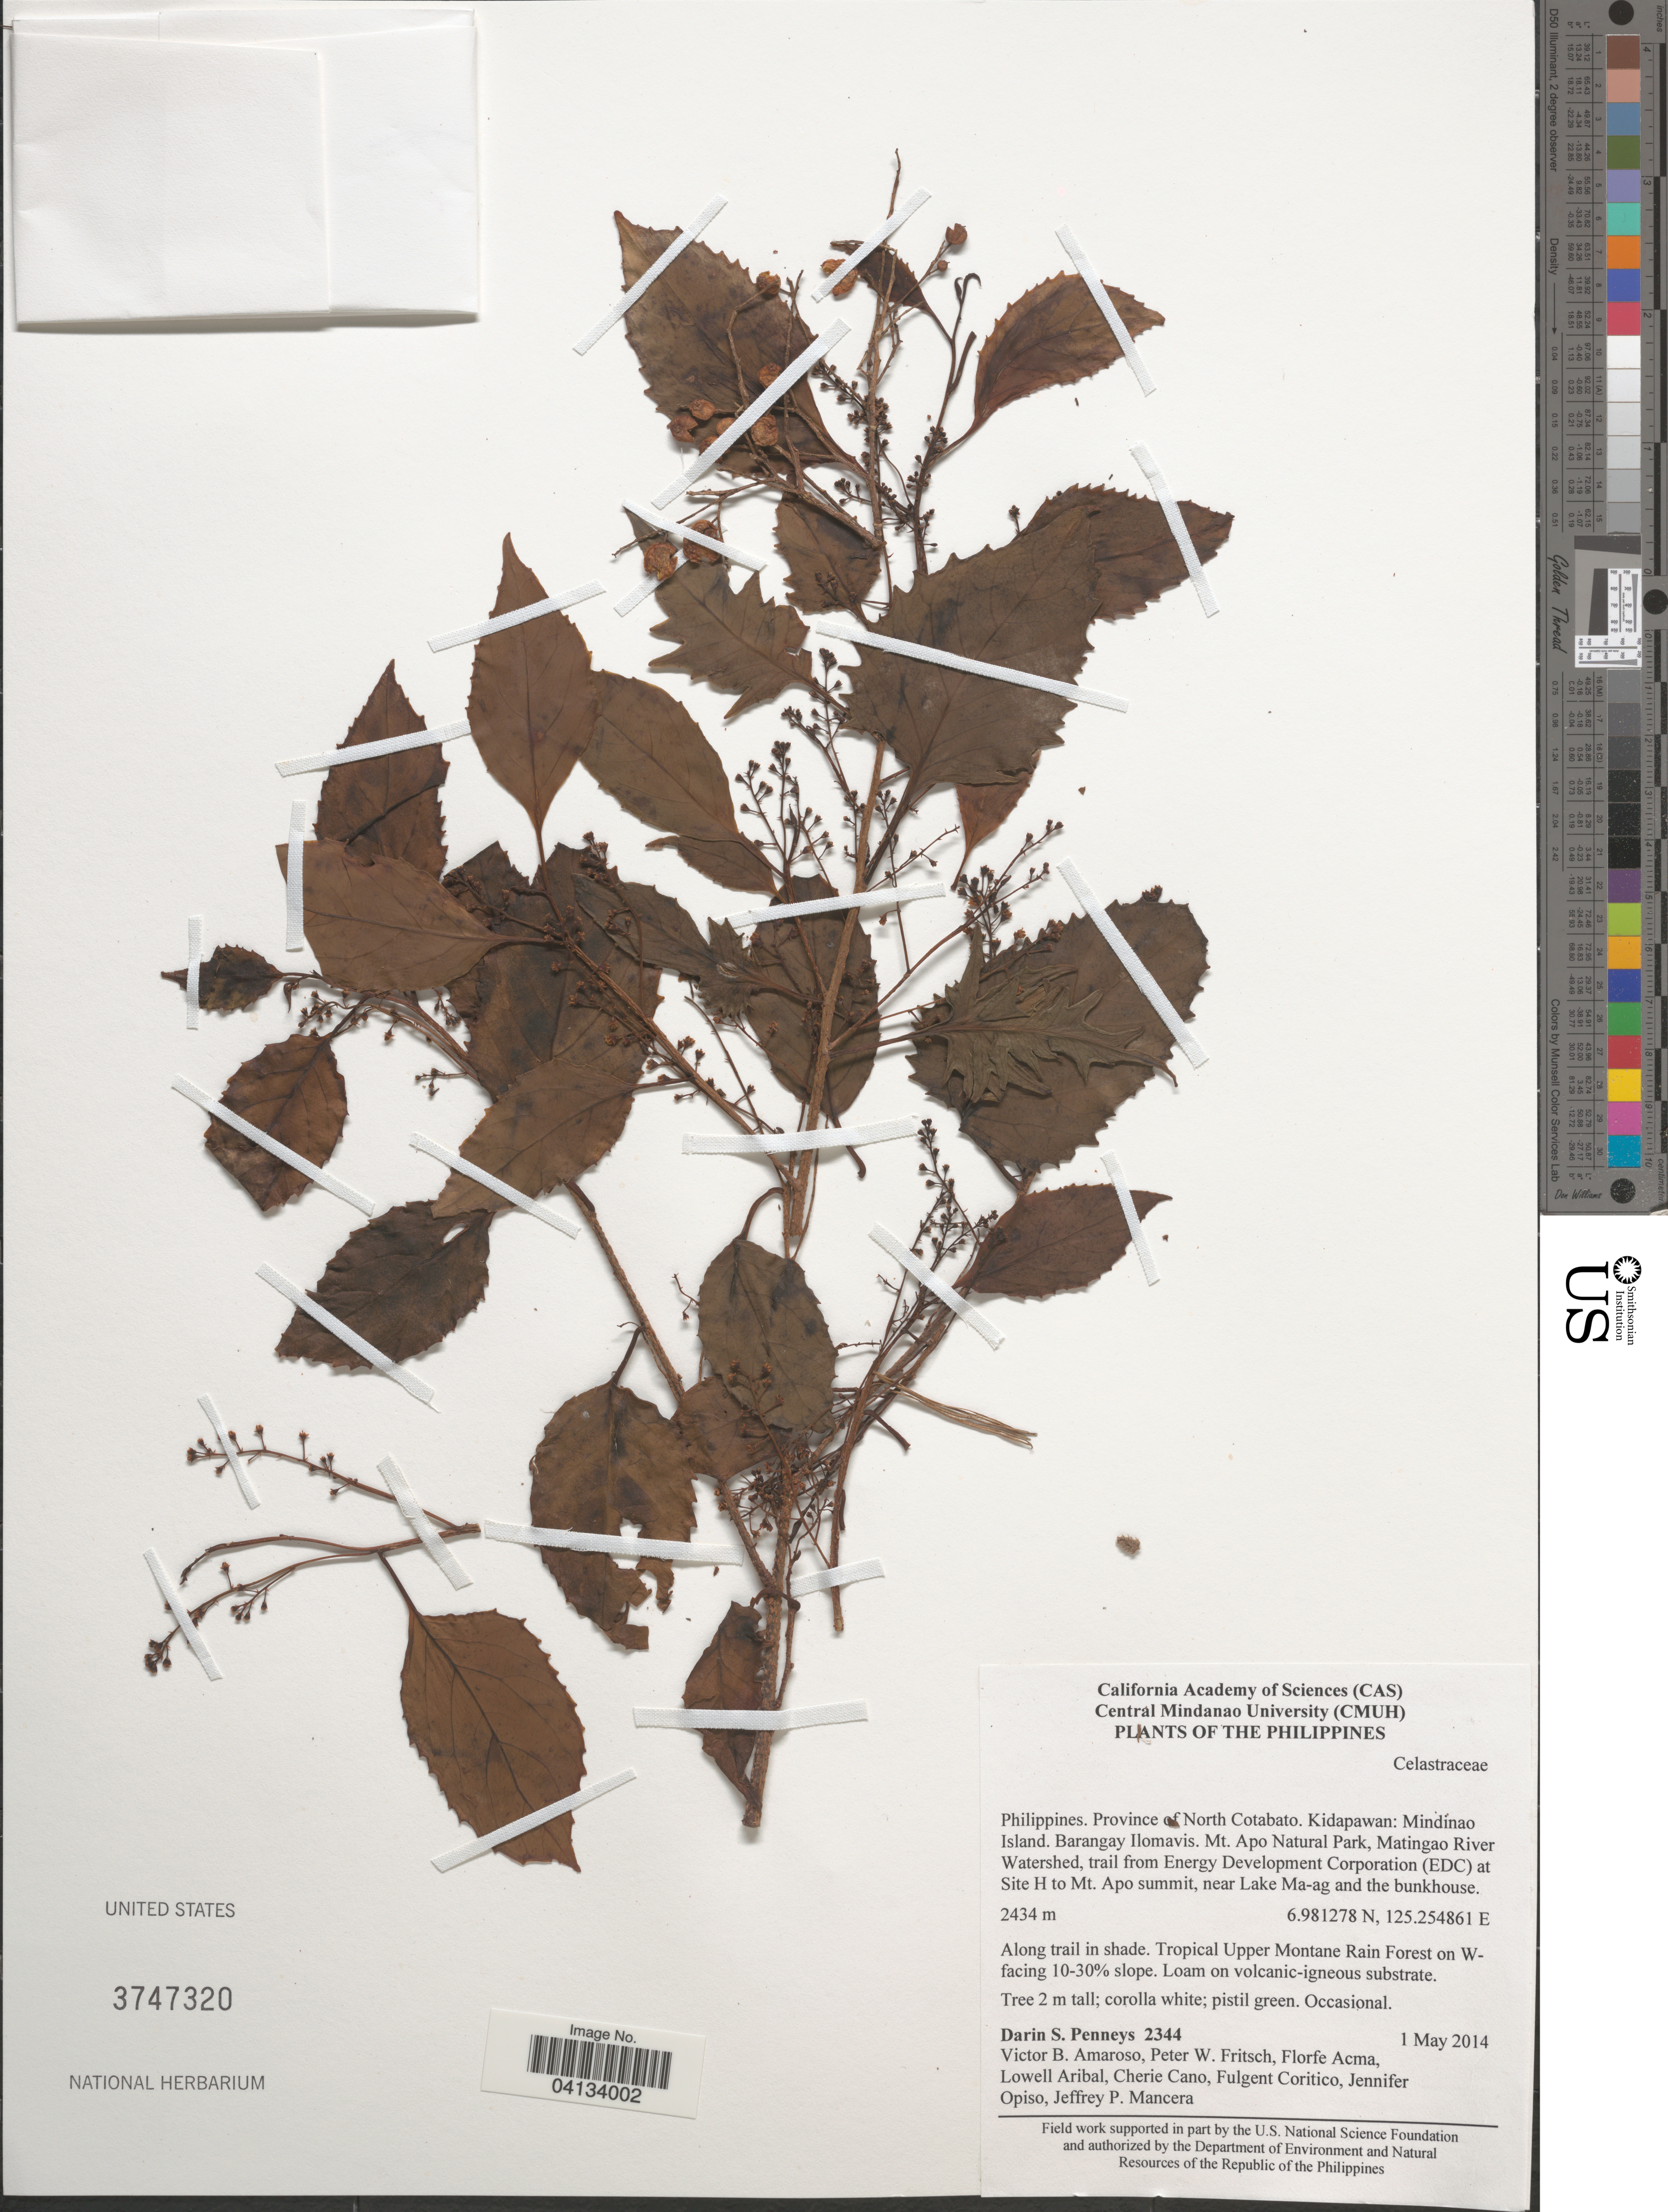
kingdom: Plantae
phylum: Tracheophyta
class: Magnoliopsida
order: Celastrales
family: Celastraceae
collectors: D. S. Penneys, V. Amoroso, P. W. Fritsch, F. Acma & et al.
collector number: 2344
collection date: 2014-05-01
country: Philippines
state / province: Soccsksargen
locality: Province of North Cotabato. Kidapawan: Mindinao Island. Barangay Ilomavis. Mt. Apo Natural Park, Matingao River Watershed, trail from Energy Development Corporation (EDC) at Site H to Mt. Apo summit, near Lake Ma-ag and the bunkhouse. Tropical Upper Montane Rain Forest on W-facing 10-30% slope.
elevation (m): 2434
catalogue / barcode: US 3747320